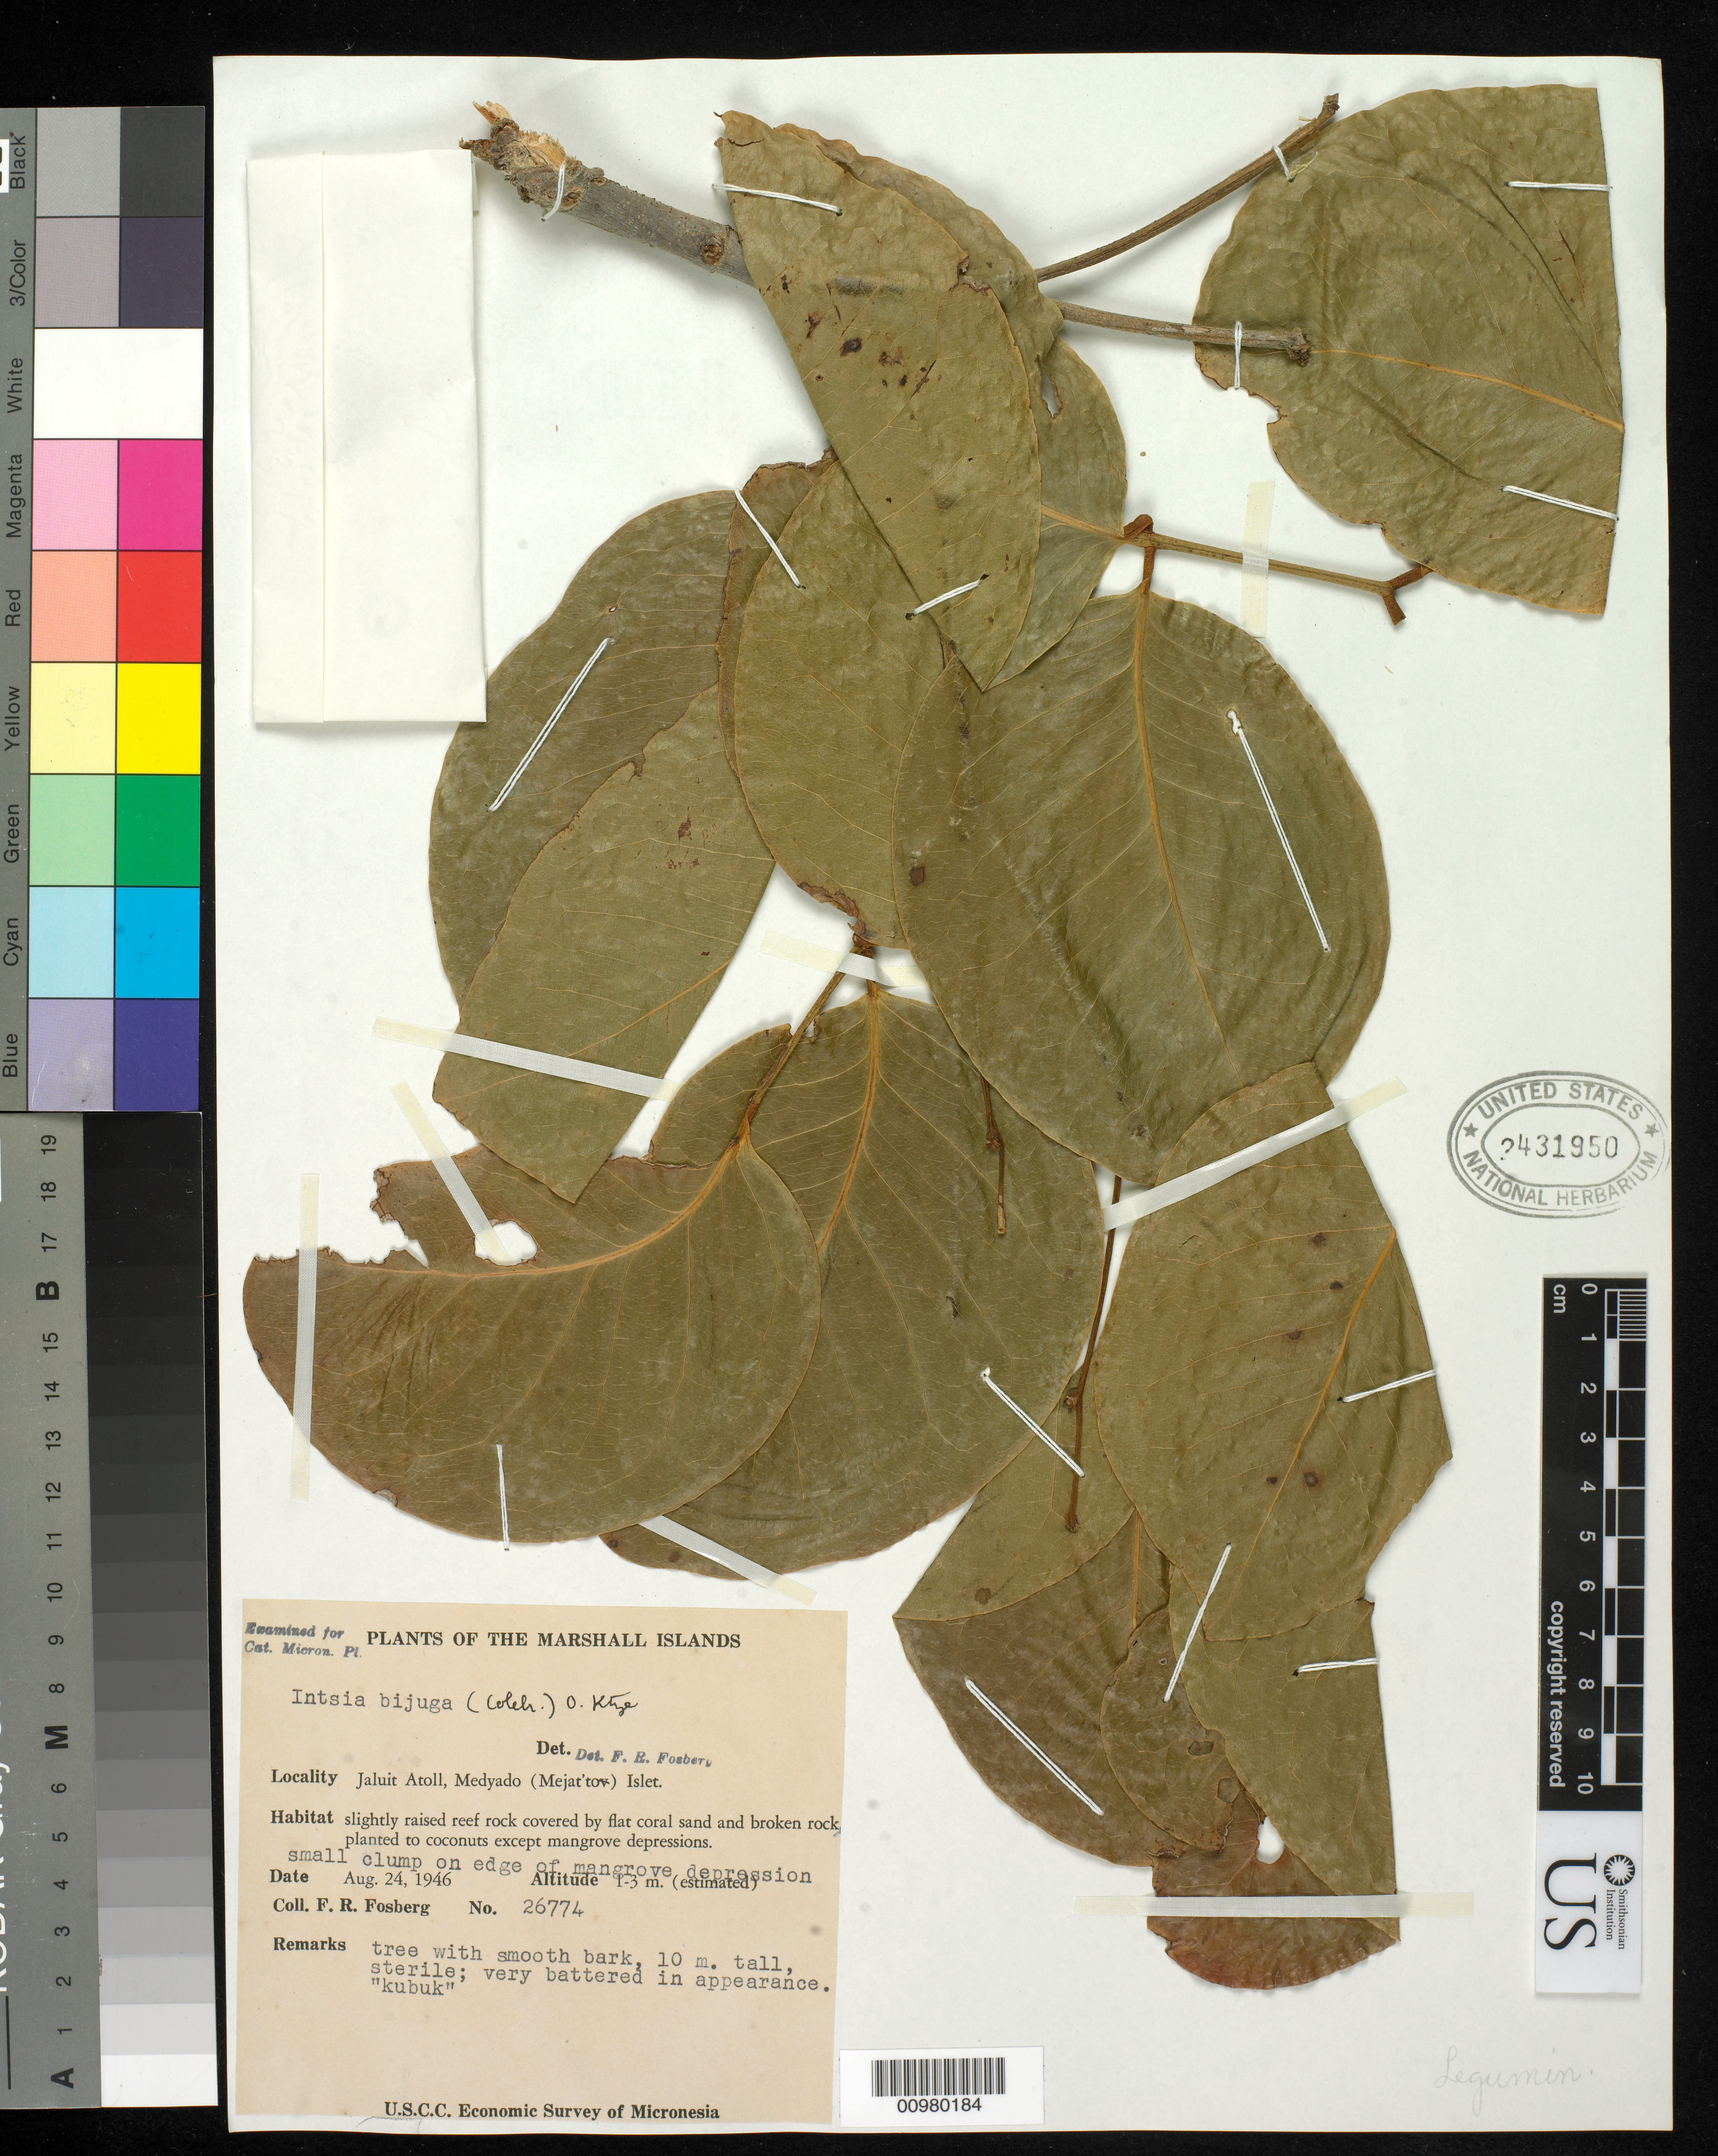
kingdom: Plantae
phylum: Tracheophyta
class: Magnoliopsida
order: Fabales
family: Fabaceae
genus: Intsia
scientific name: Intsia bijuga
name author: (Colebr.) Kuntze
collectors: F. R. Fosberg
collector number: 26774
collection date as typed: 24 Aug 1946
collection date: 1946-08-24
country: Marshall Islands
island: Jaluit Atoll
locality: Medyado (Mejat'tov) Islet.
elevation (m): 1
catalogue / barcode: US 2431950